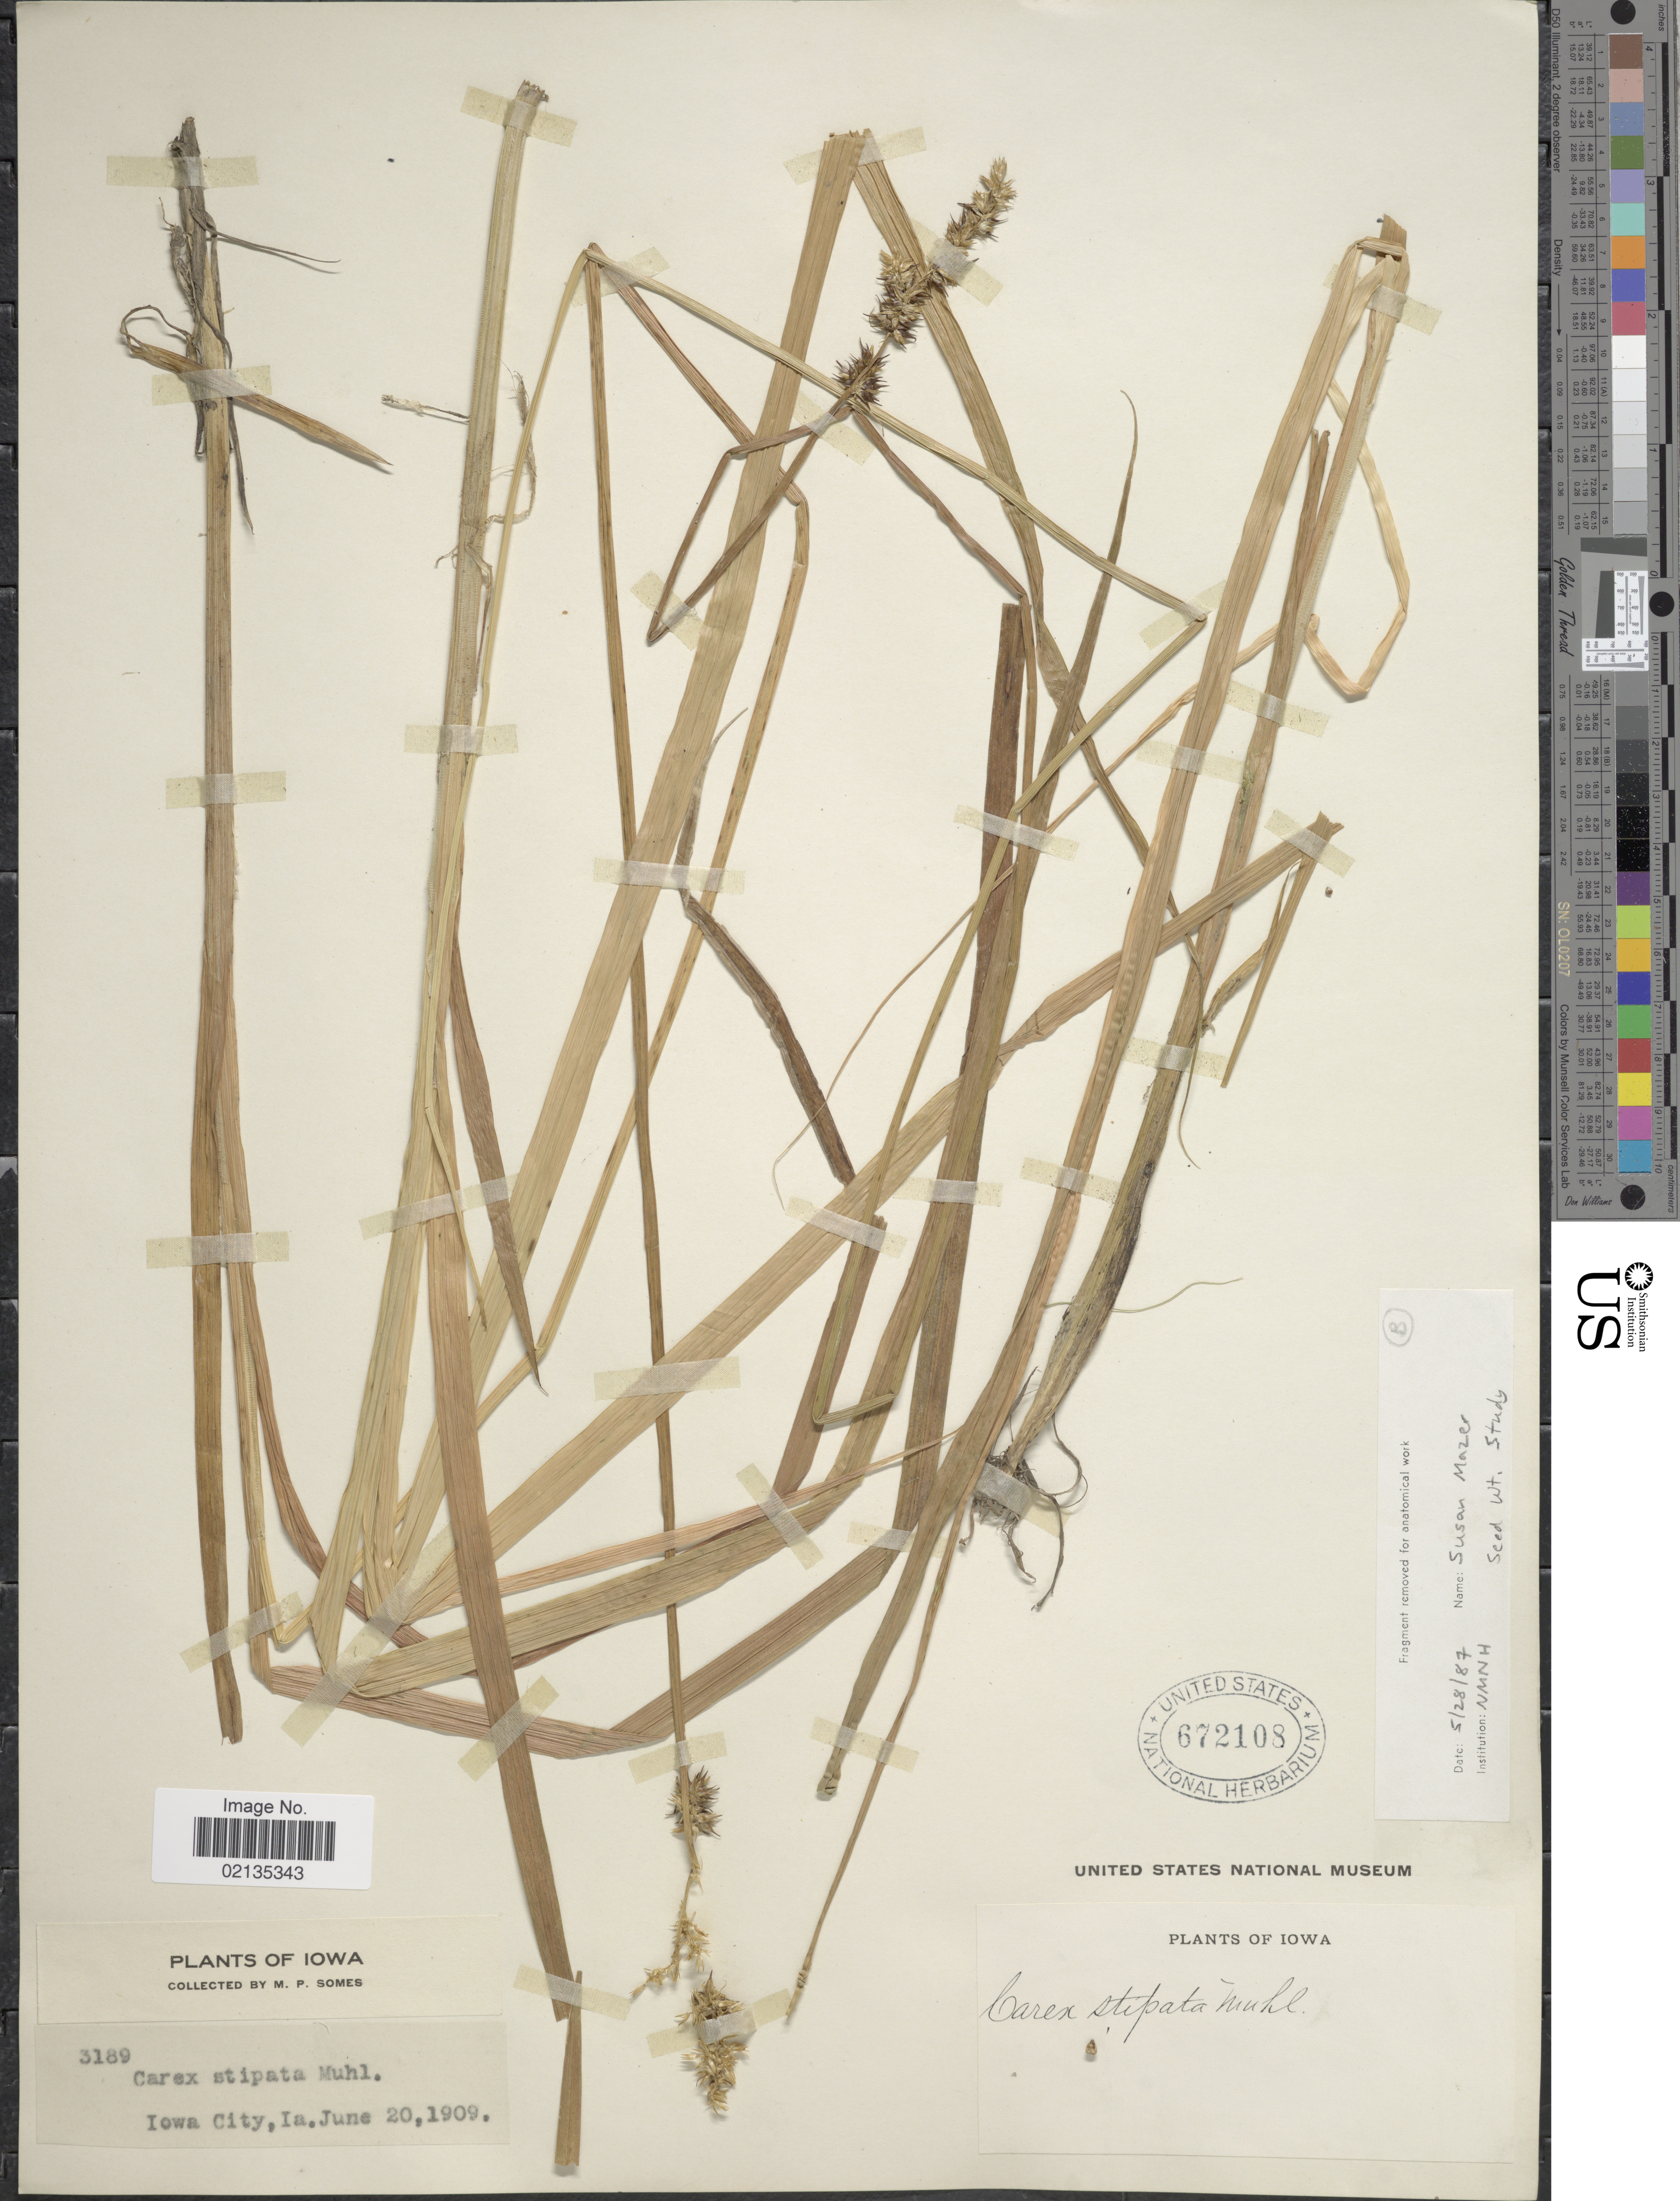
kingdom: Plantae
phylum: Tracheophyta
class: Liliopsida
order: Poales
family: Cyperaceae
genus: Carex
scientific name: Carex stipata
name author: Muhl. ex Willd.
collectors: M. Somes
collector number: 3189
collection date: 1909-06-20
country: United States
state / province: Iowa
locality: Iowa City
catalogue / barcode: US 672108